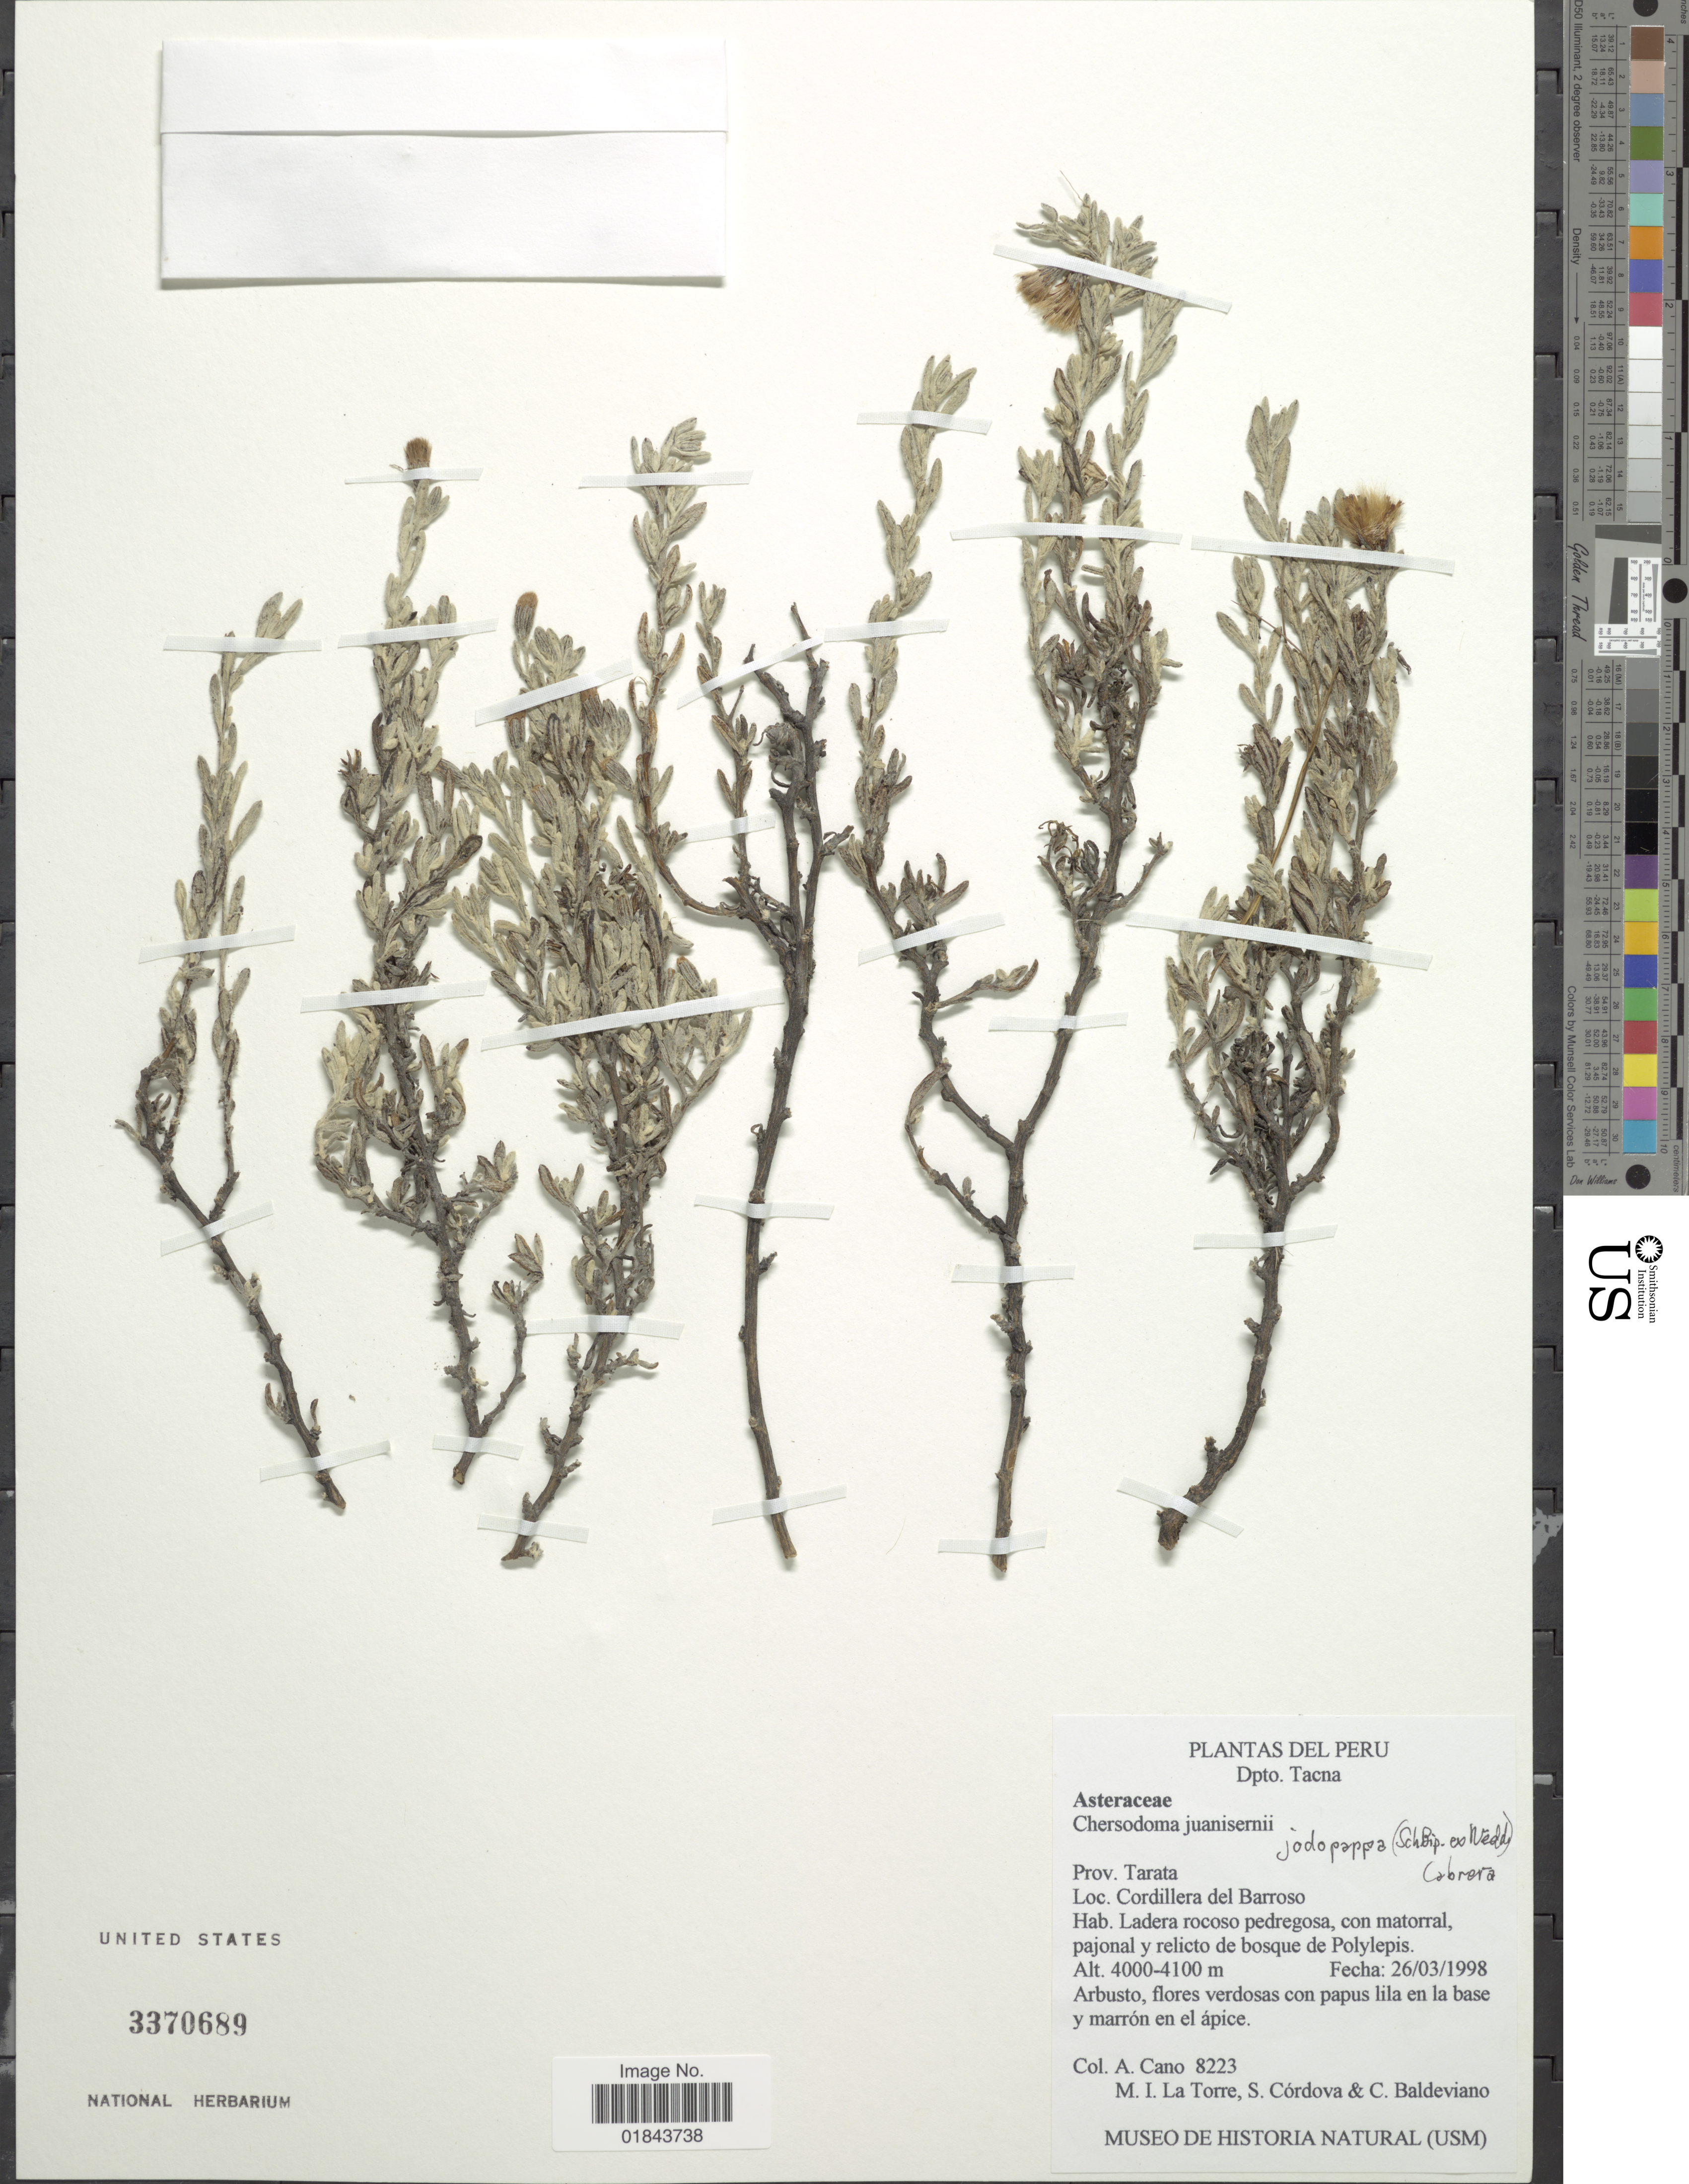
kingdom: Plantae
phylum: Tracheophyta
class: Magnoliopsida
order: Asterales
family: Asteraceae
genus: Chersodoma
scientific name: Chersodoma jodopappa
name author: (Sch. Bip.) Cabrera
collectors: A. Cano, M. Torre, S. Cordova & C. Baldeviano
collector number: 8223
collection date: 1998-03-26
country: Peru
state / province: Tacna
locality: Dpto. Tacna. Prov.Tarata. Cordillera del Barroso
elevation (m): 4000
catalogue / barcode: US 3370689